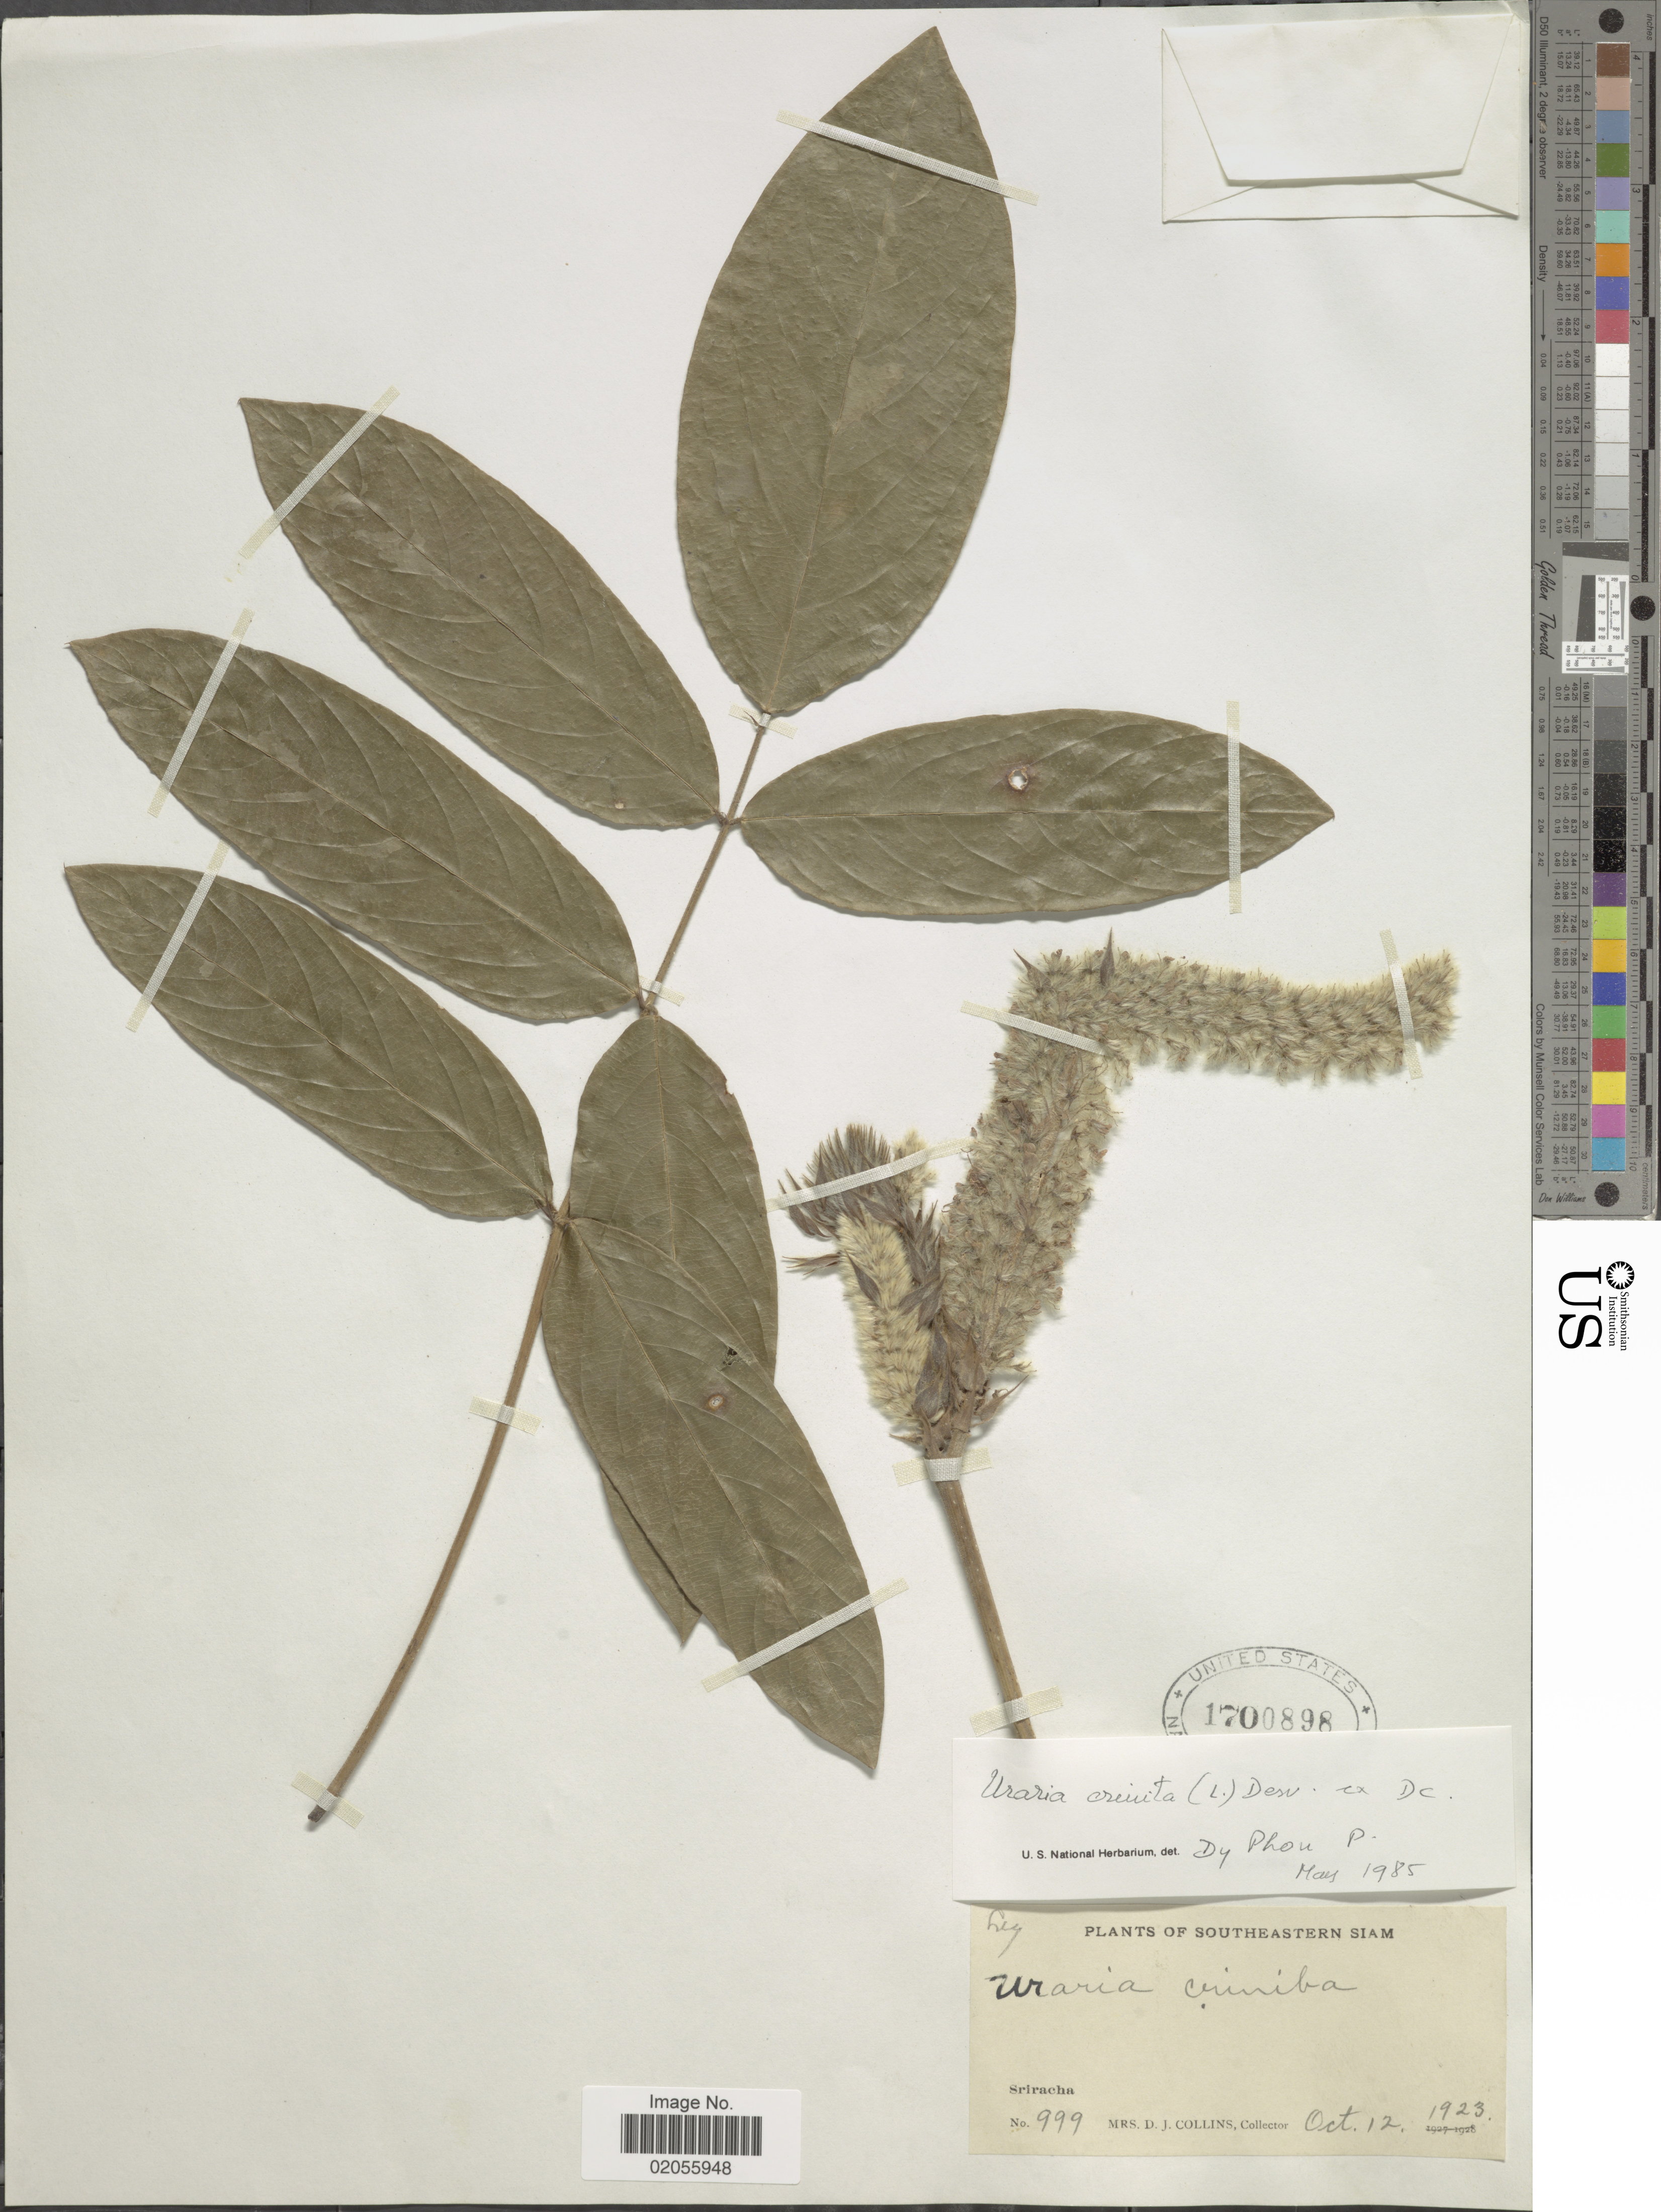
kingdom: Plantae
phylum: Tracheophyta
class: Magnoliopsida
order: Fabales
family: Fabaceae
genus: Uraria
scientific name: Uraria crinita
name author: (L.) Desv.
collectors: Mrs. D. J. Collins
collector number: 999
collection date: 1923-10-12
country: Thailand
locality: Southeastern Siam, Sriracha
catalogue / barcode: US 1700898